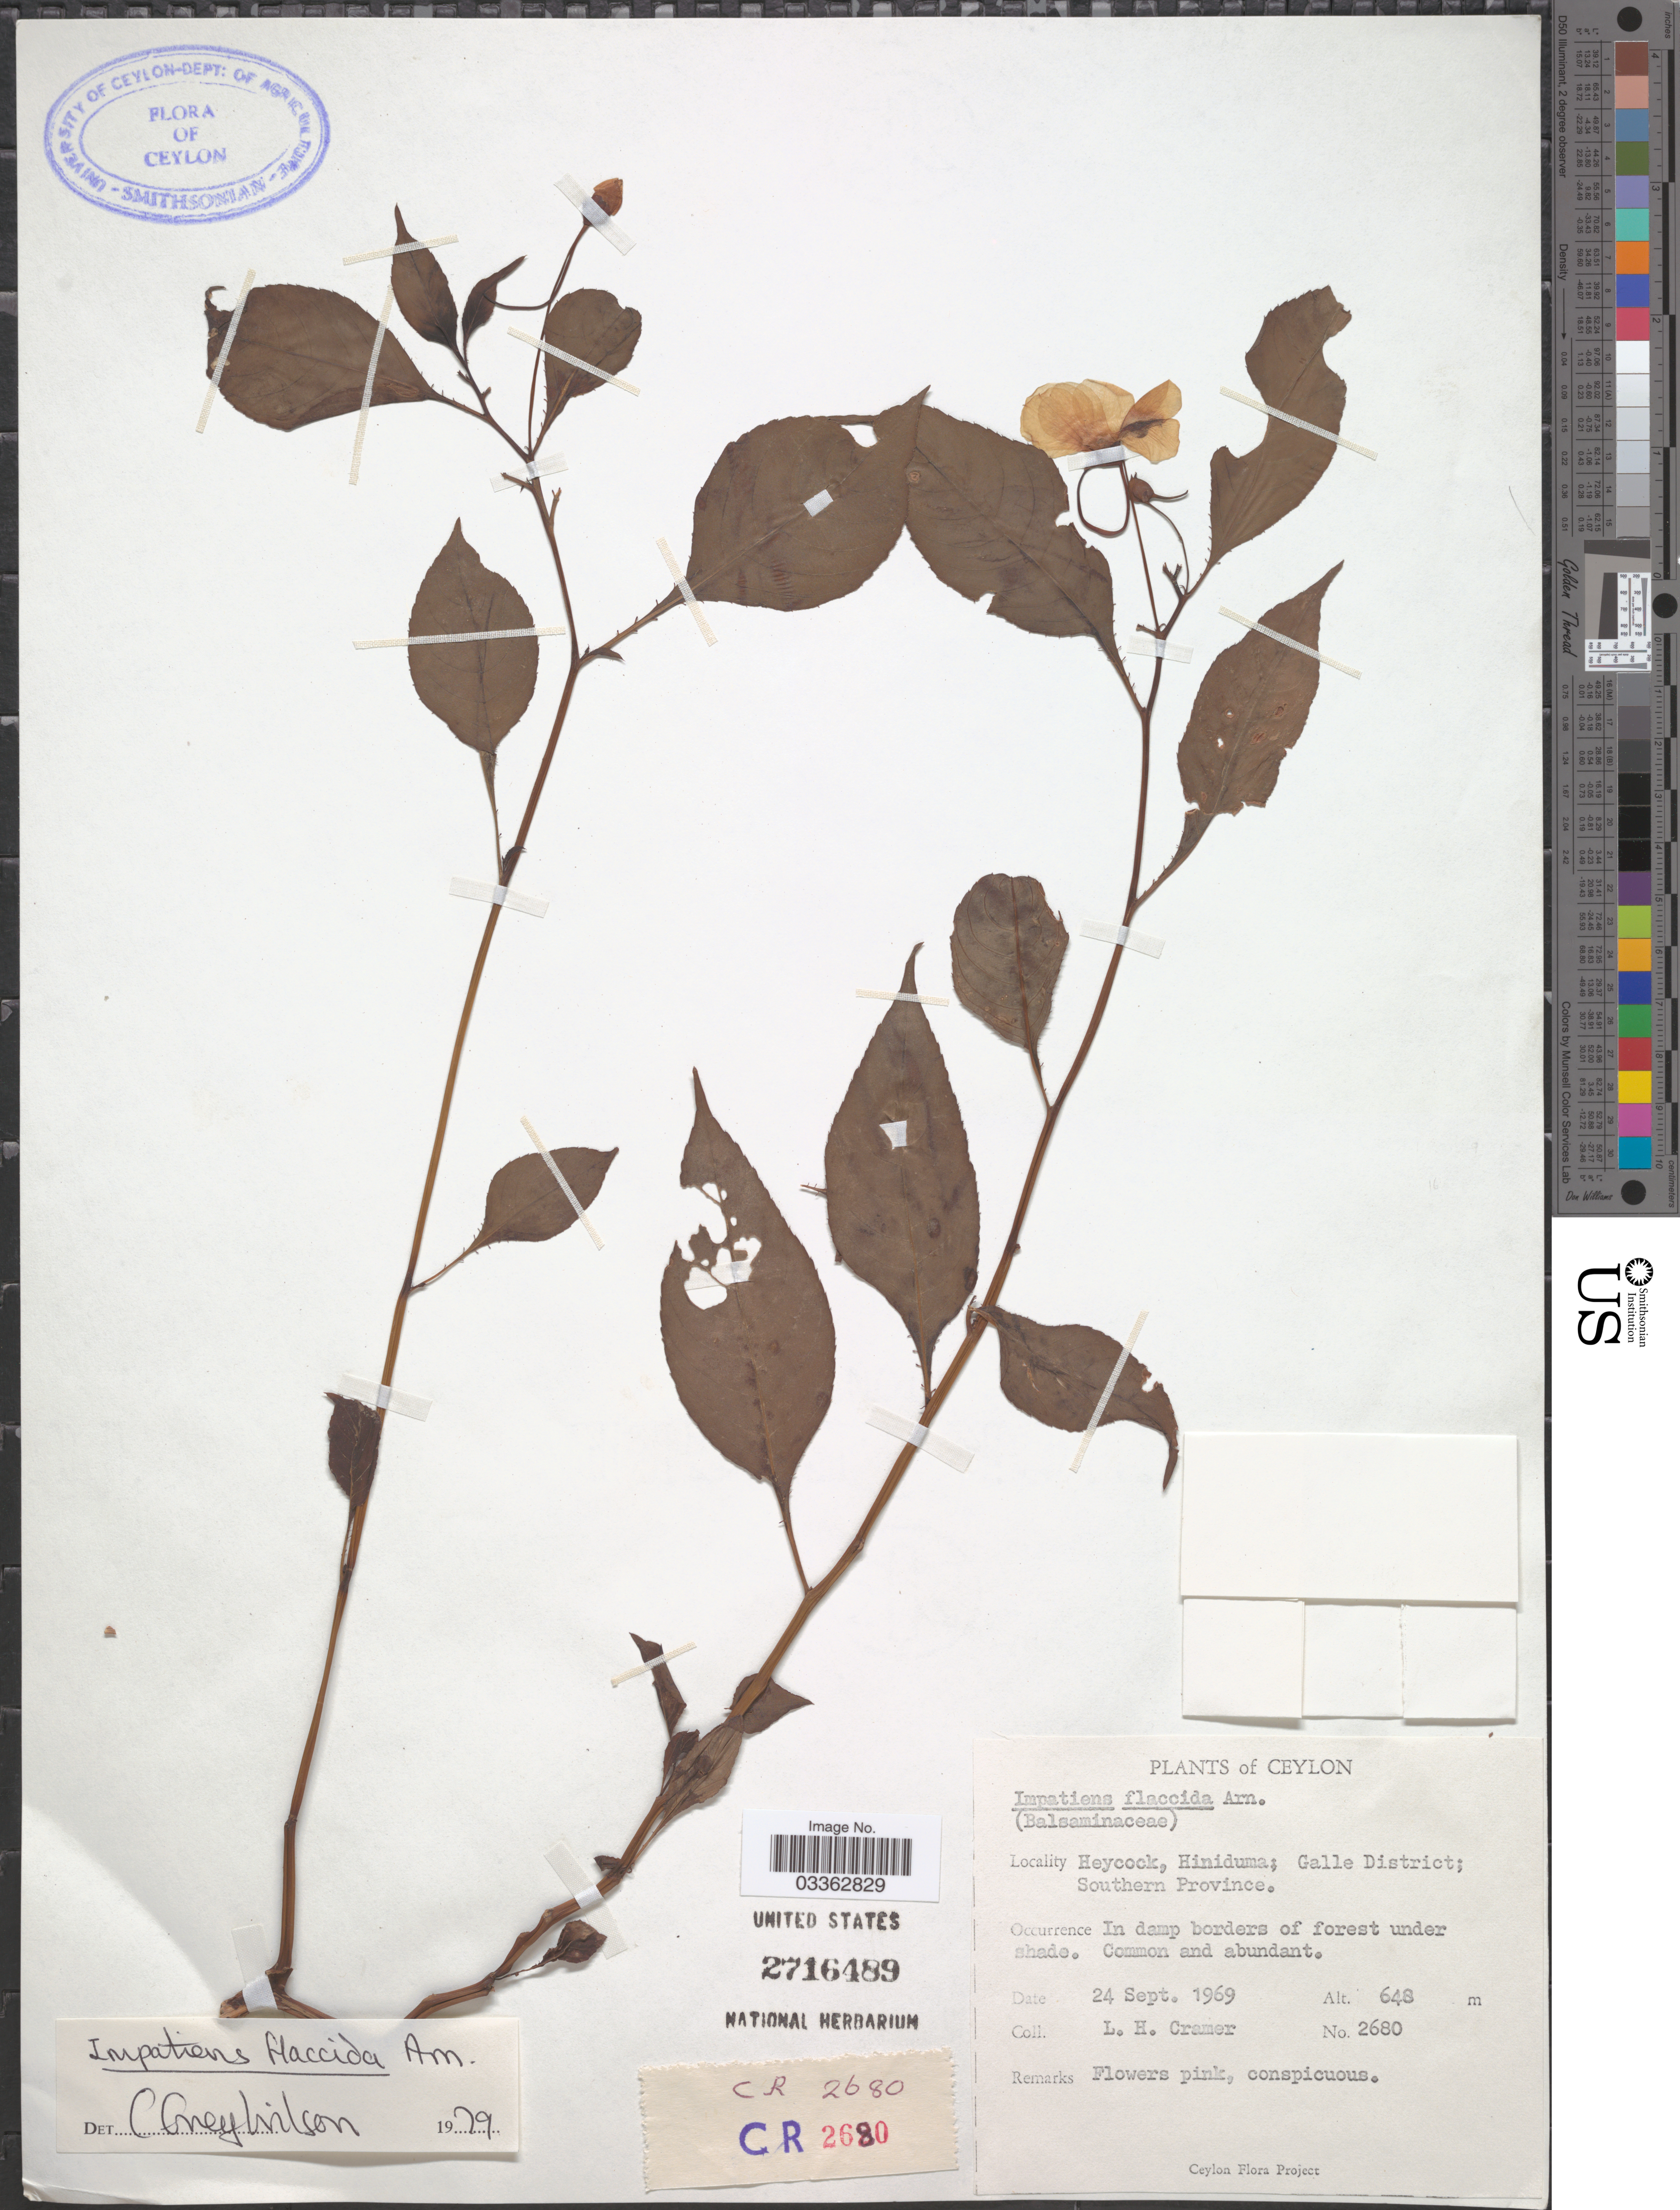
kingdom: Plantae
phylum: Tracheophyta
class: Magnoliopsida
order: Ericales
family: Balsaminaceae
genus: Impatiens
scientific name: Impatiens flaccida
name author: Arn.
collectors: L. H. Cramer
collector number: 2680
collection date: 1969-09-24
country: Sri Lanka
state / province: Southern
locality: Ceylon. Heycock, Hiniduma; Galle District.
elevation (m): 648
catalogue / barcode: US 2716489